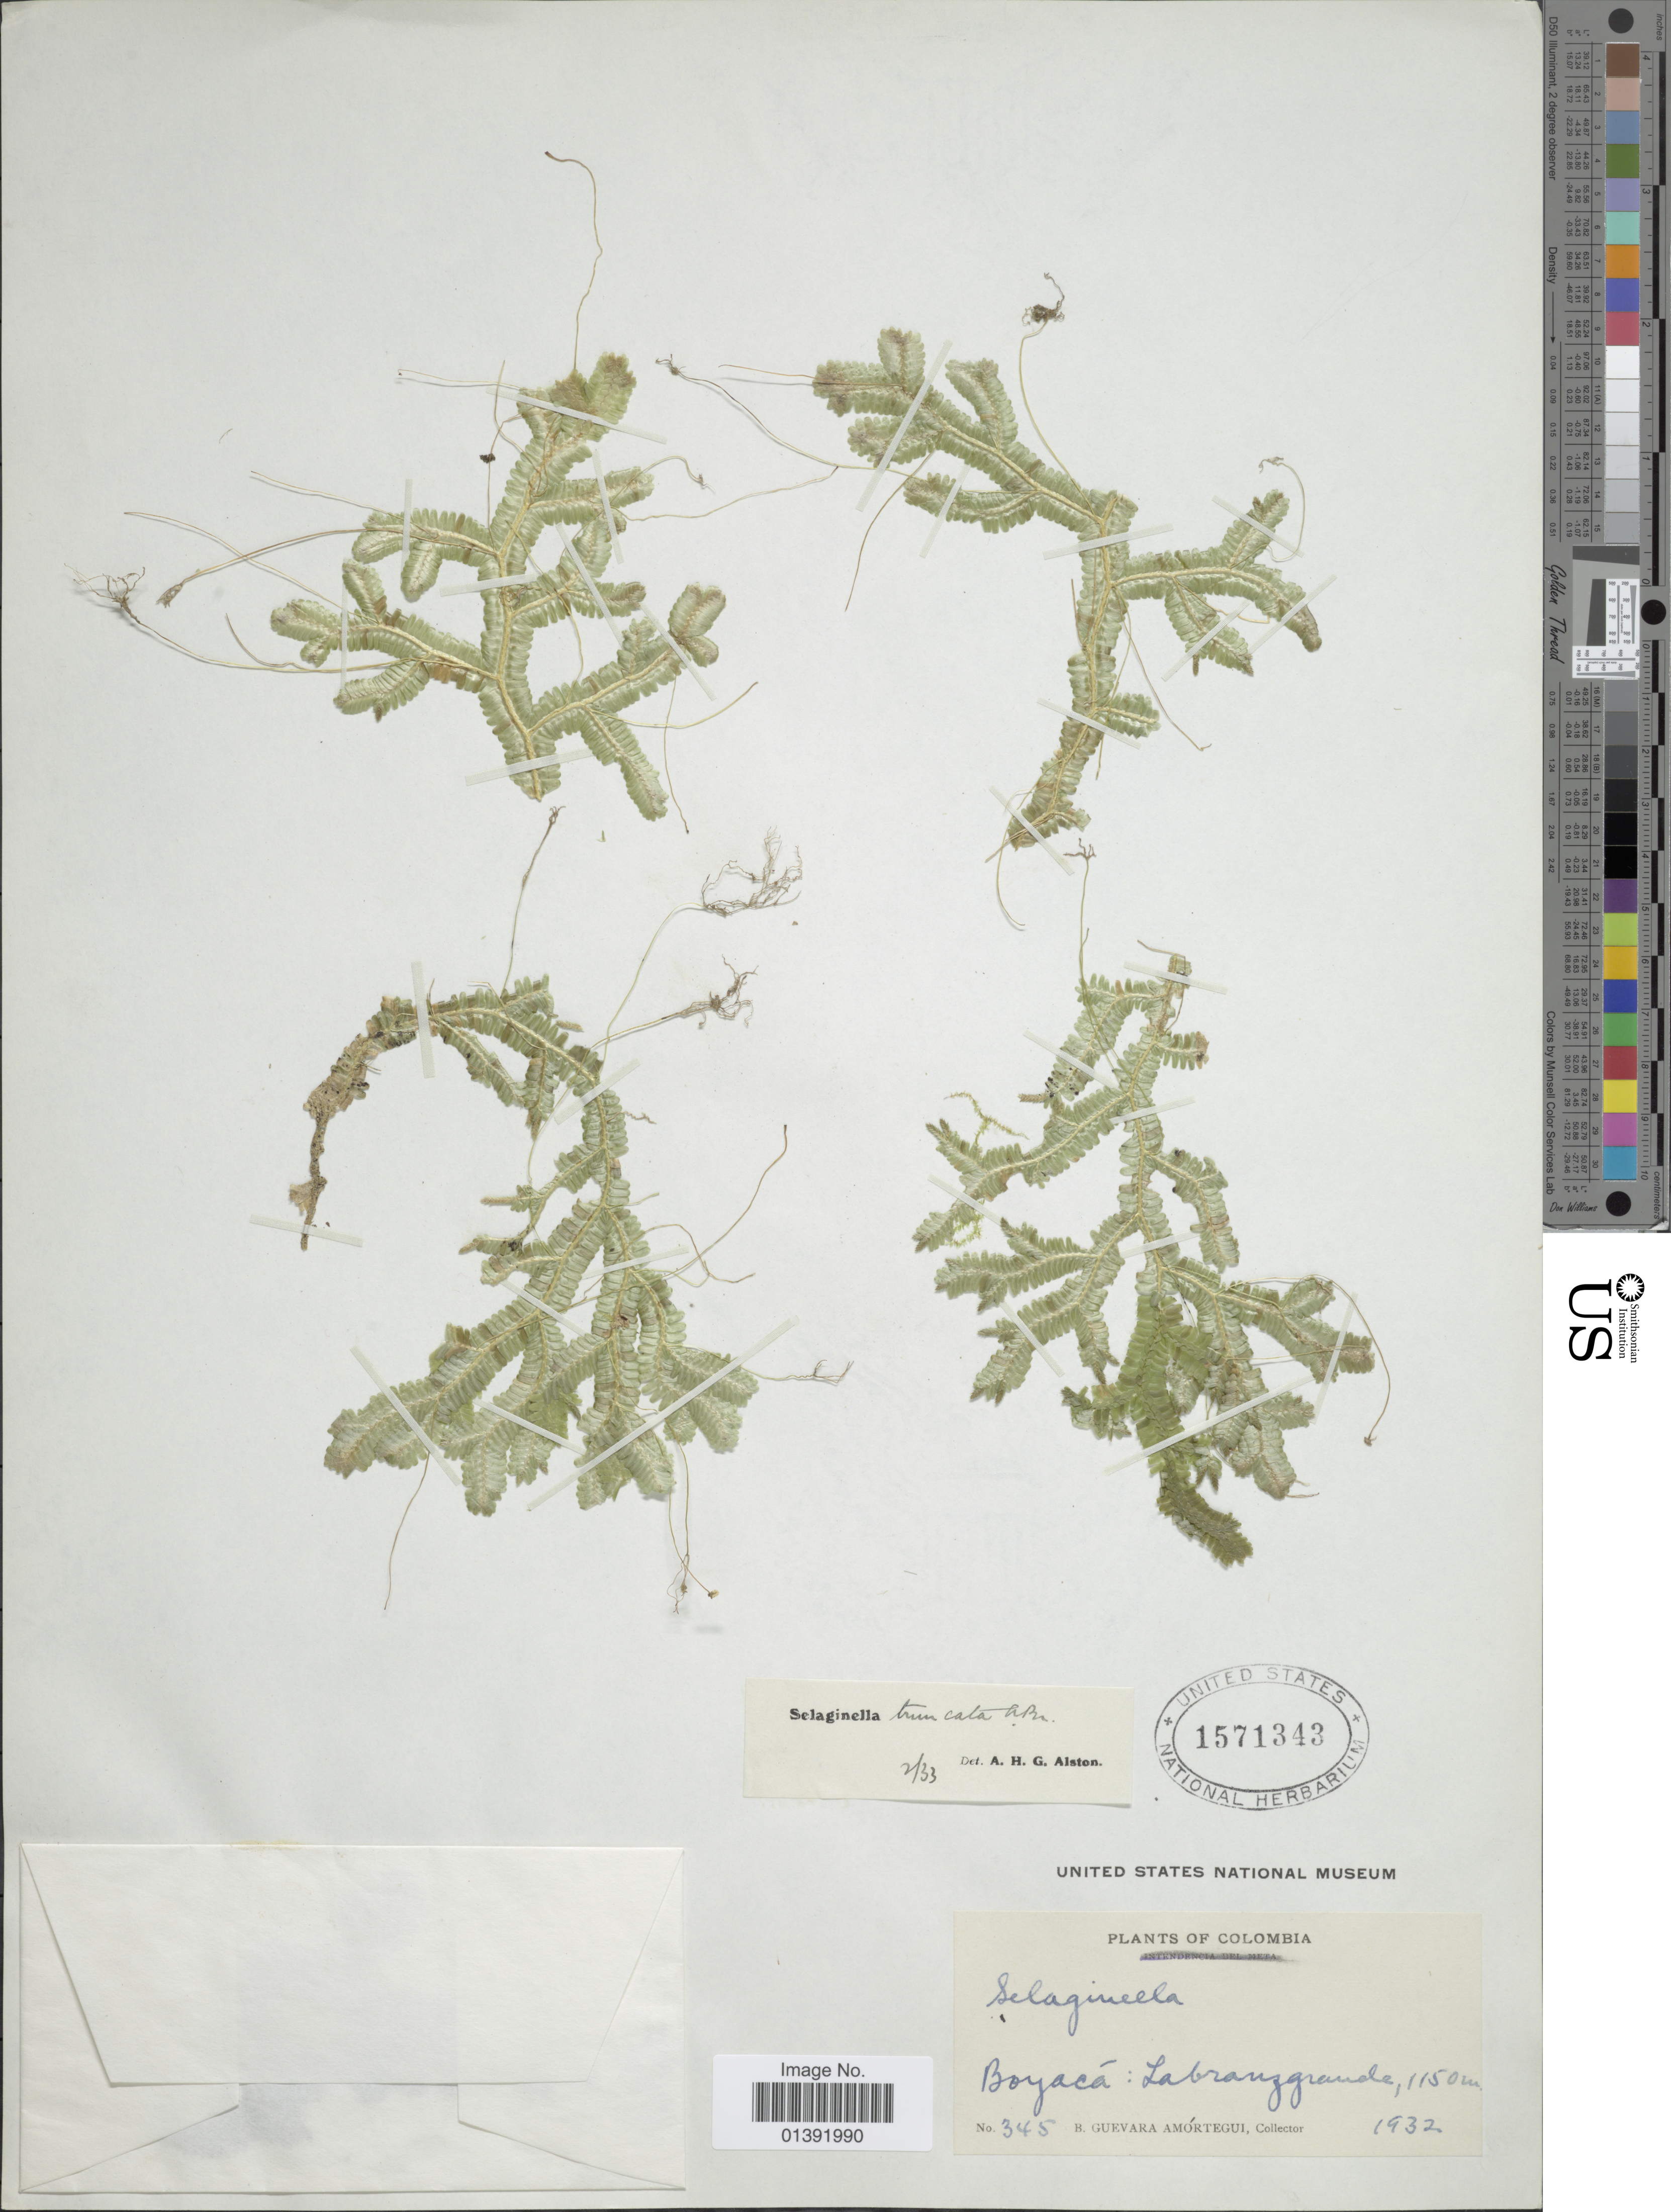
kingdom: Plantae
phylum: Tracheophyta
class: Lycopodiopsida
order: Selaginellales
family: Selaginellaceae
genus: Selaginella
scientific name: Selaginella truncata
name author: H. Karst. ex A. Braun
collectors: B. Amórtegui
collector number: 345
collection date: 1932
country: Colombia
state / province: Boyacá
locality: Labranzgrande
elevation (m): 1150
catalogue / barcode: US 1571343